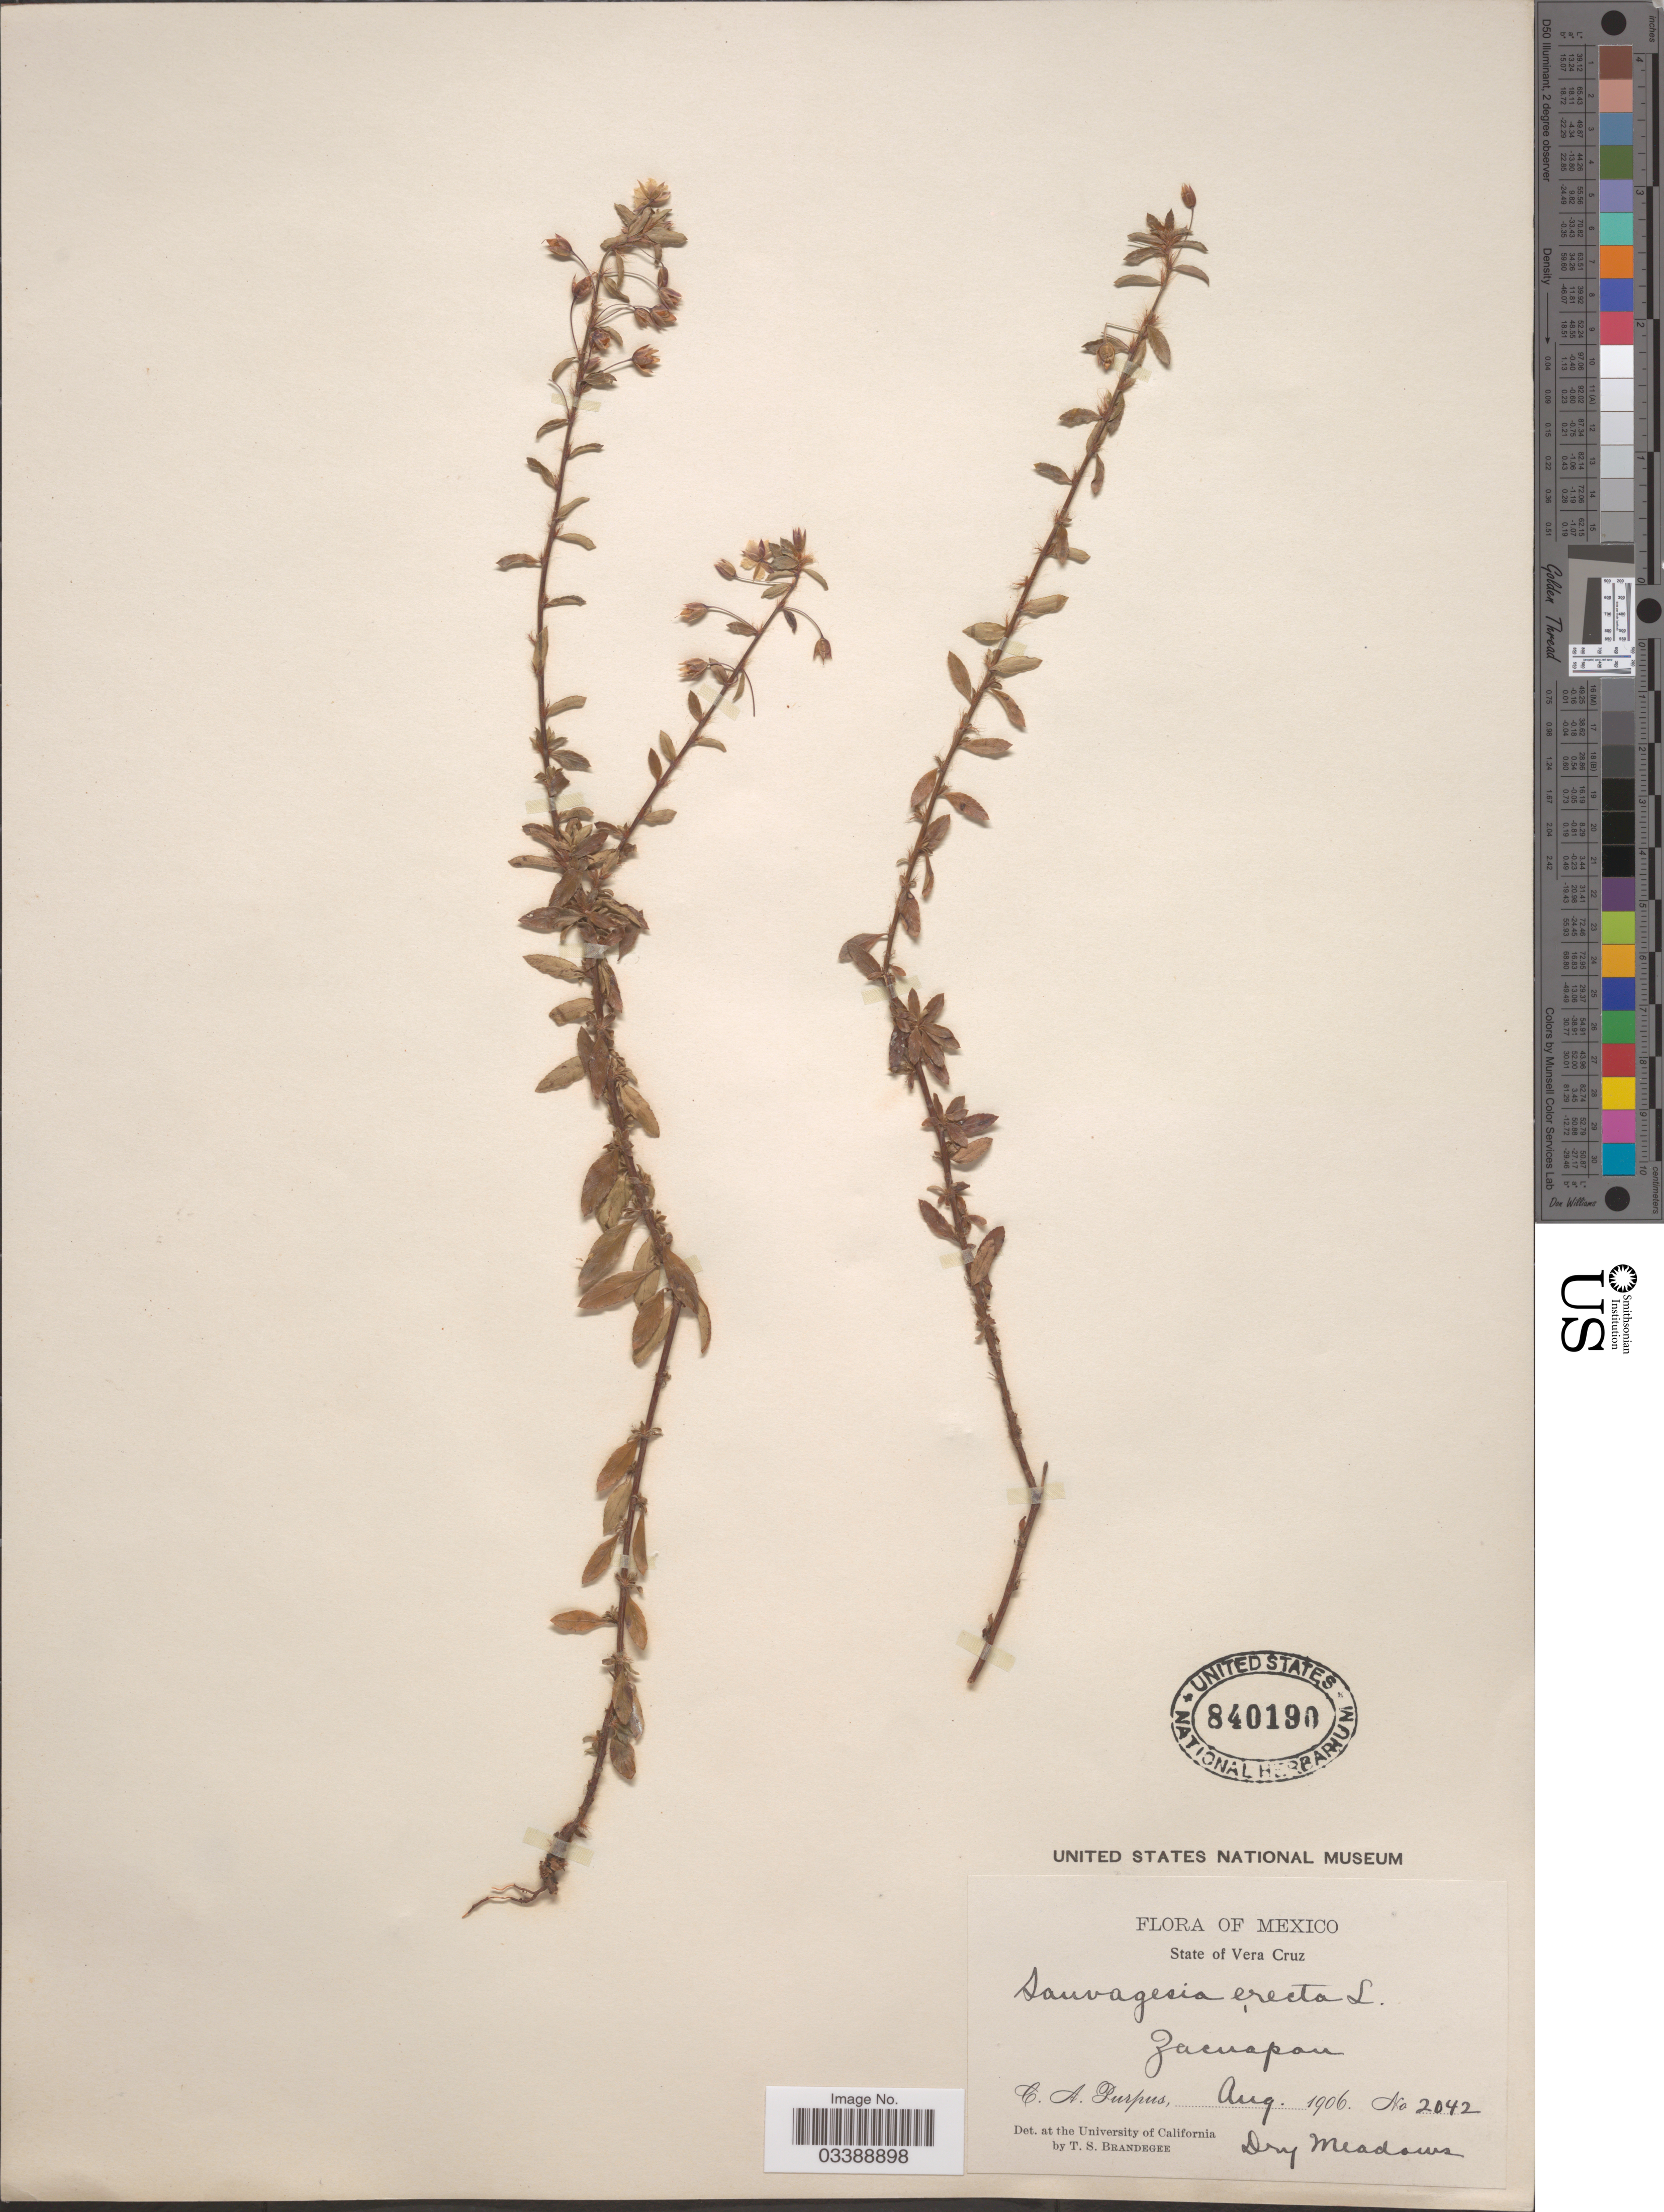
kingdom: Plantae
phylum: Tracheophyta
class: Magnoliopsida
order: Malpighiales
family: Ochnaceae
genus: Sauvagesia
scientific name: Sauvagesia erecta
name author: L.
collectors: C. A. Purpus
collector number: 2042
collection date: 1906-08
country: Mexico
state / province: Veracruz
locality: State of Vera Cruz. Zacuapan.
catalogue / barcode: US 840190